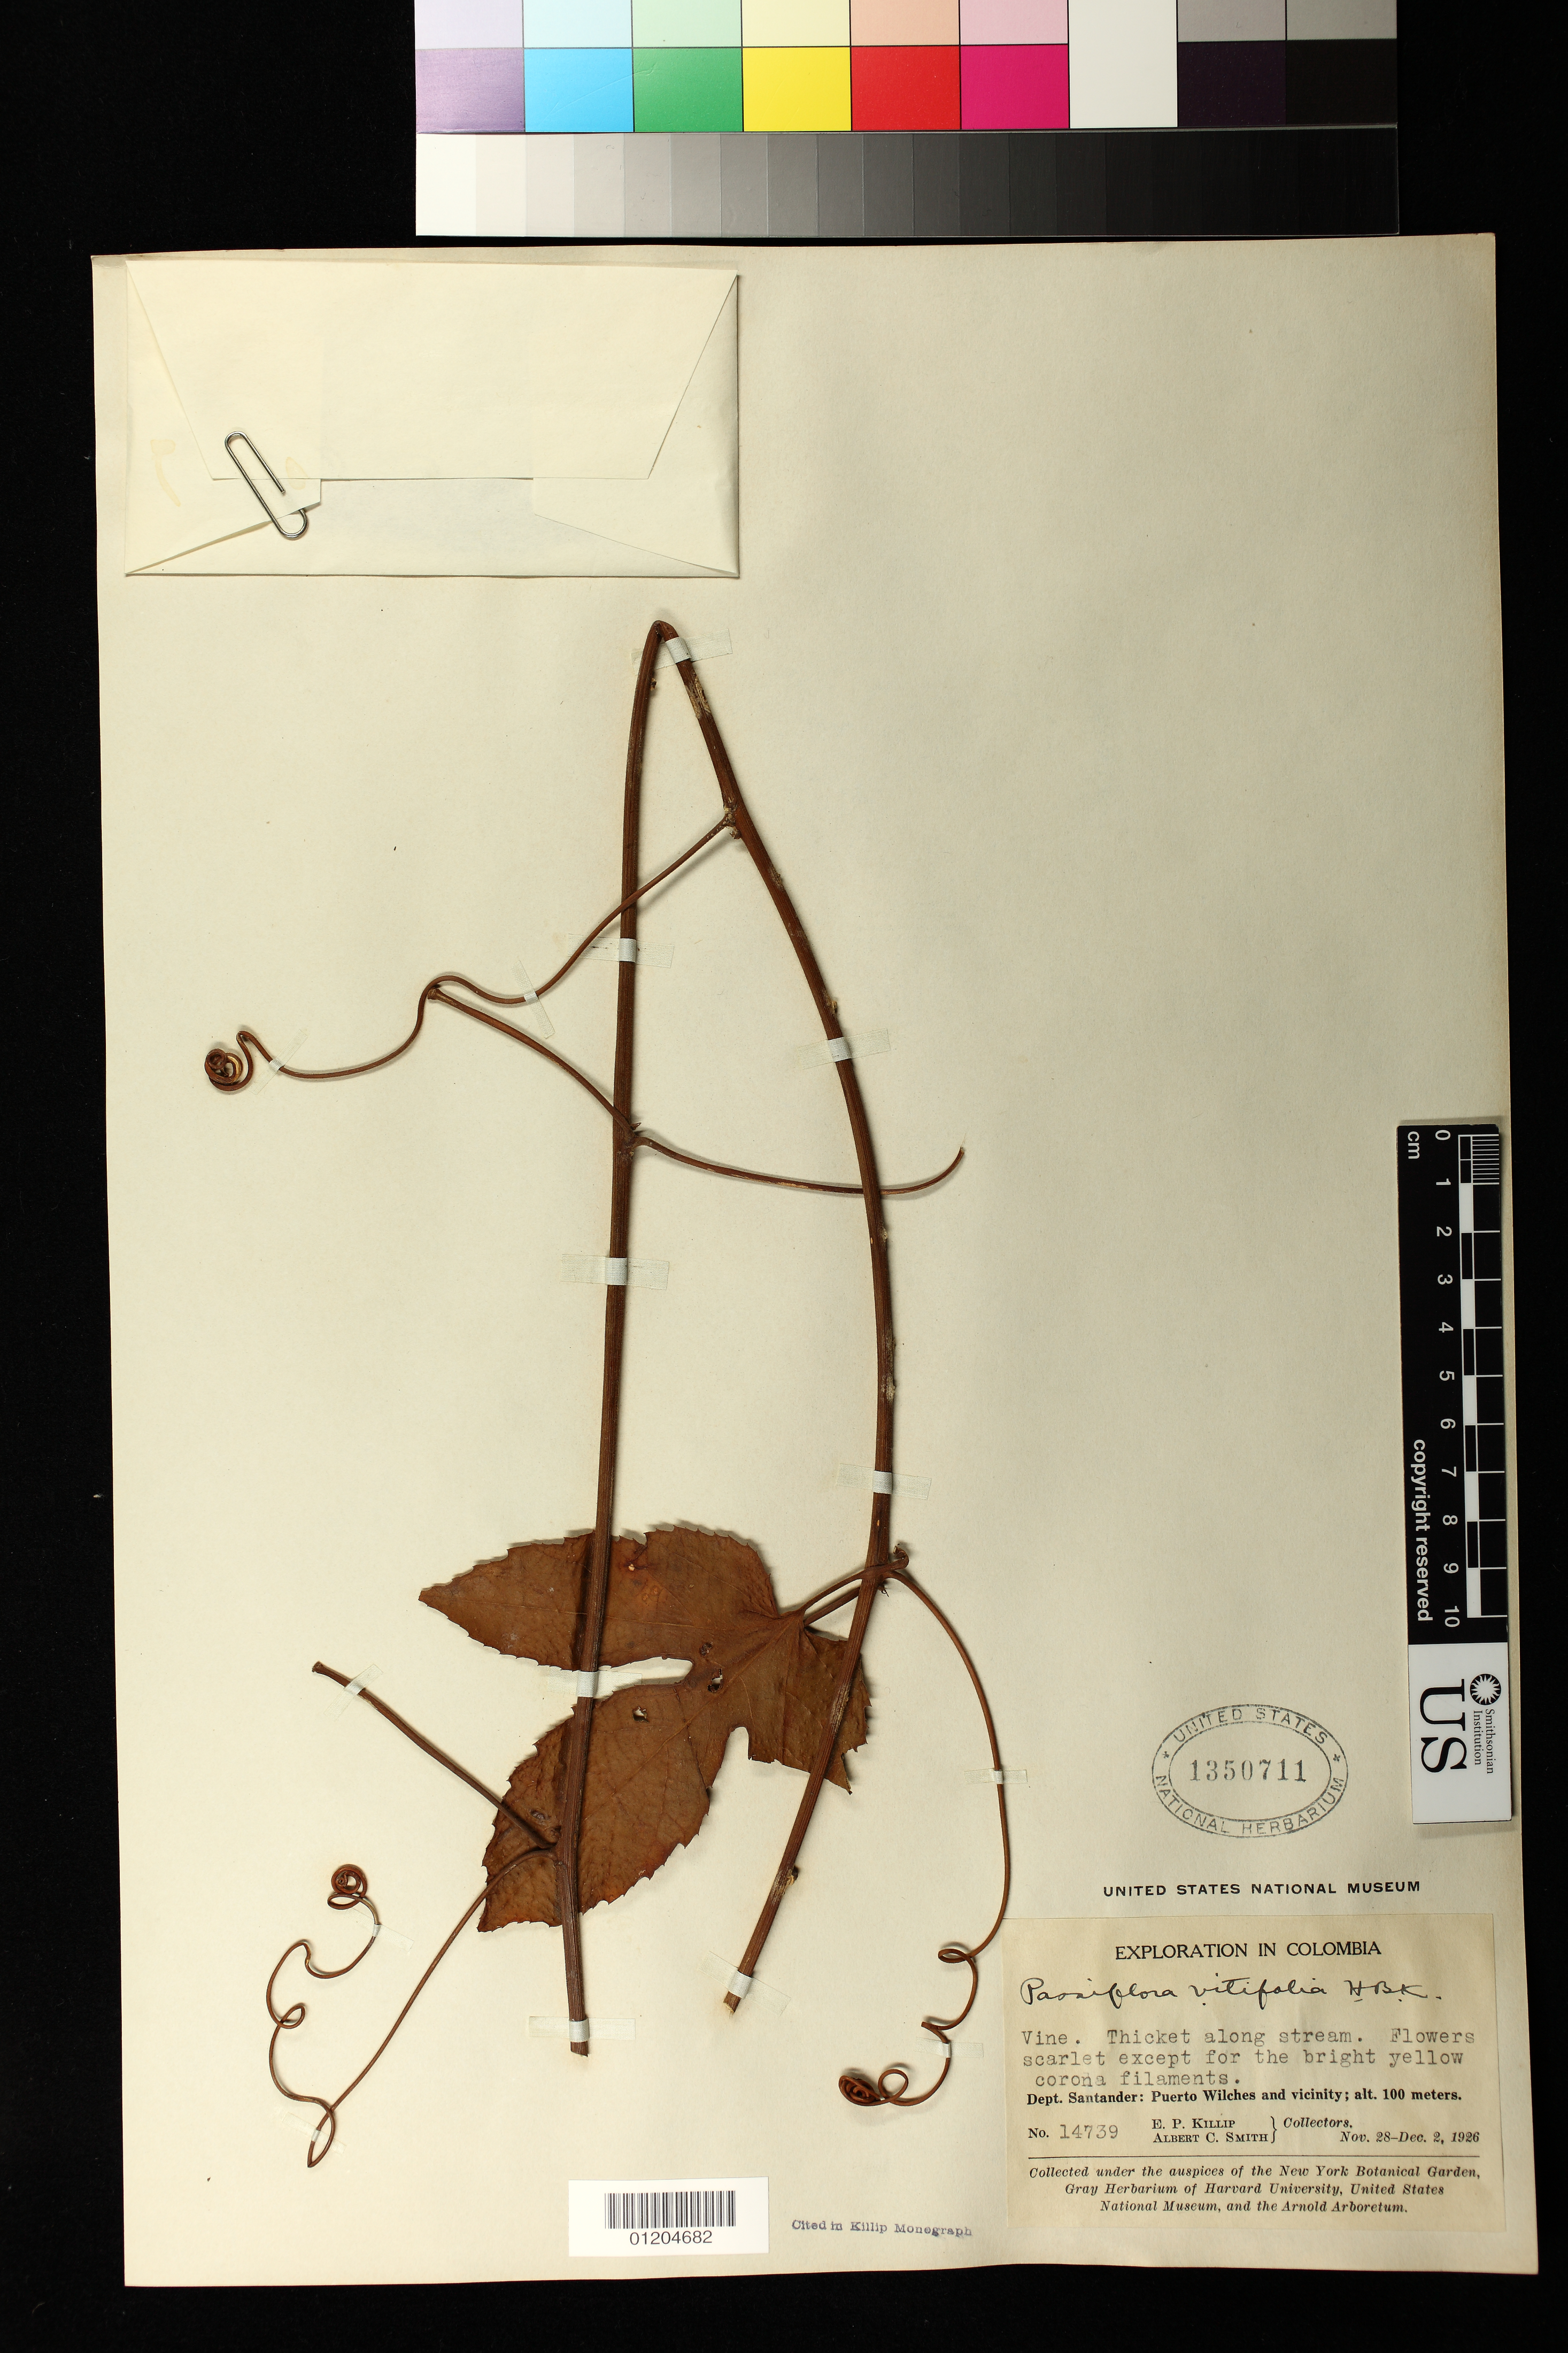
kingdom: Plantae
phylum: Tracheophyta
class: Magnoliopsida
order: Malpighiales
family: Passifloraceae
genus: Passiflora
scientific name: Passiflora vitifolia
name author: Kunth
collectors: E. P. Killip & A. C. Smith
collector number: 14739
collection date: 1926-11-28/1926-12-02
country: Colombia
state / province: Santander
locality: Puerto Wilches and vicinity.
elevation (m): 100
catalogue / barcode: US 1350711